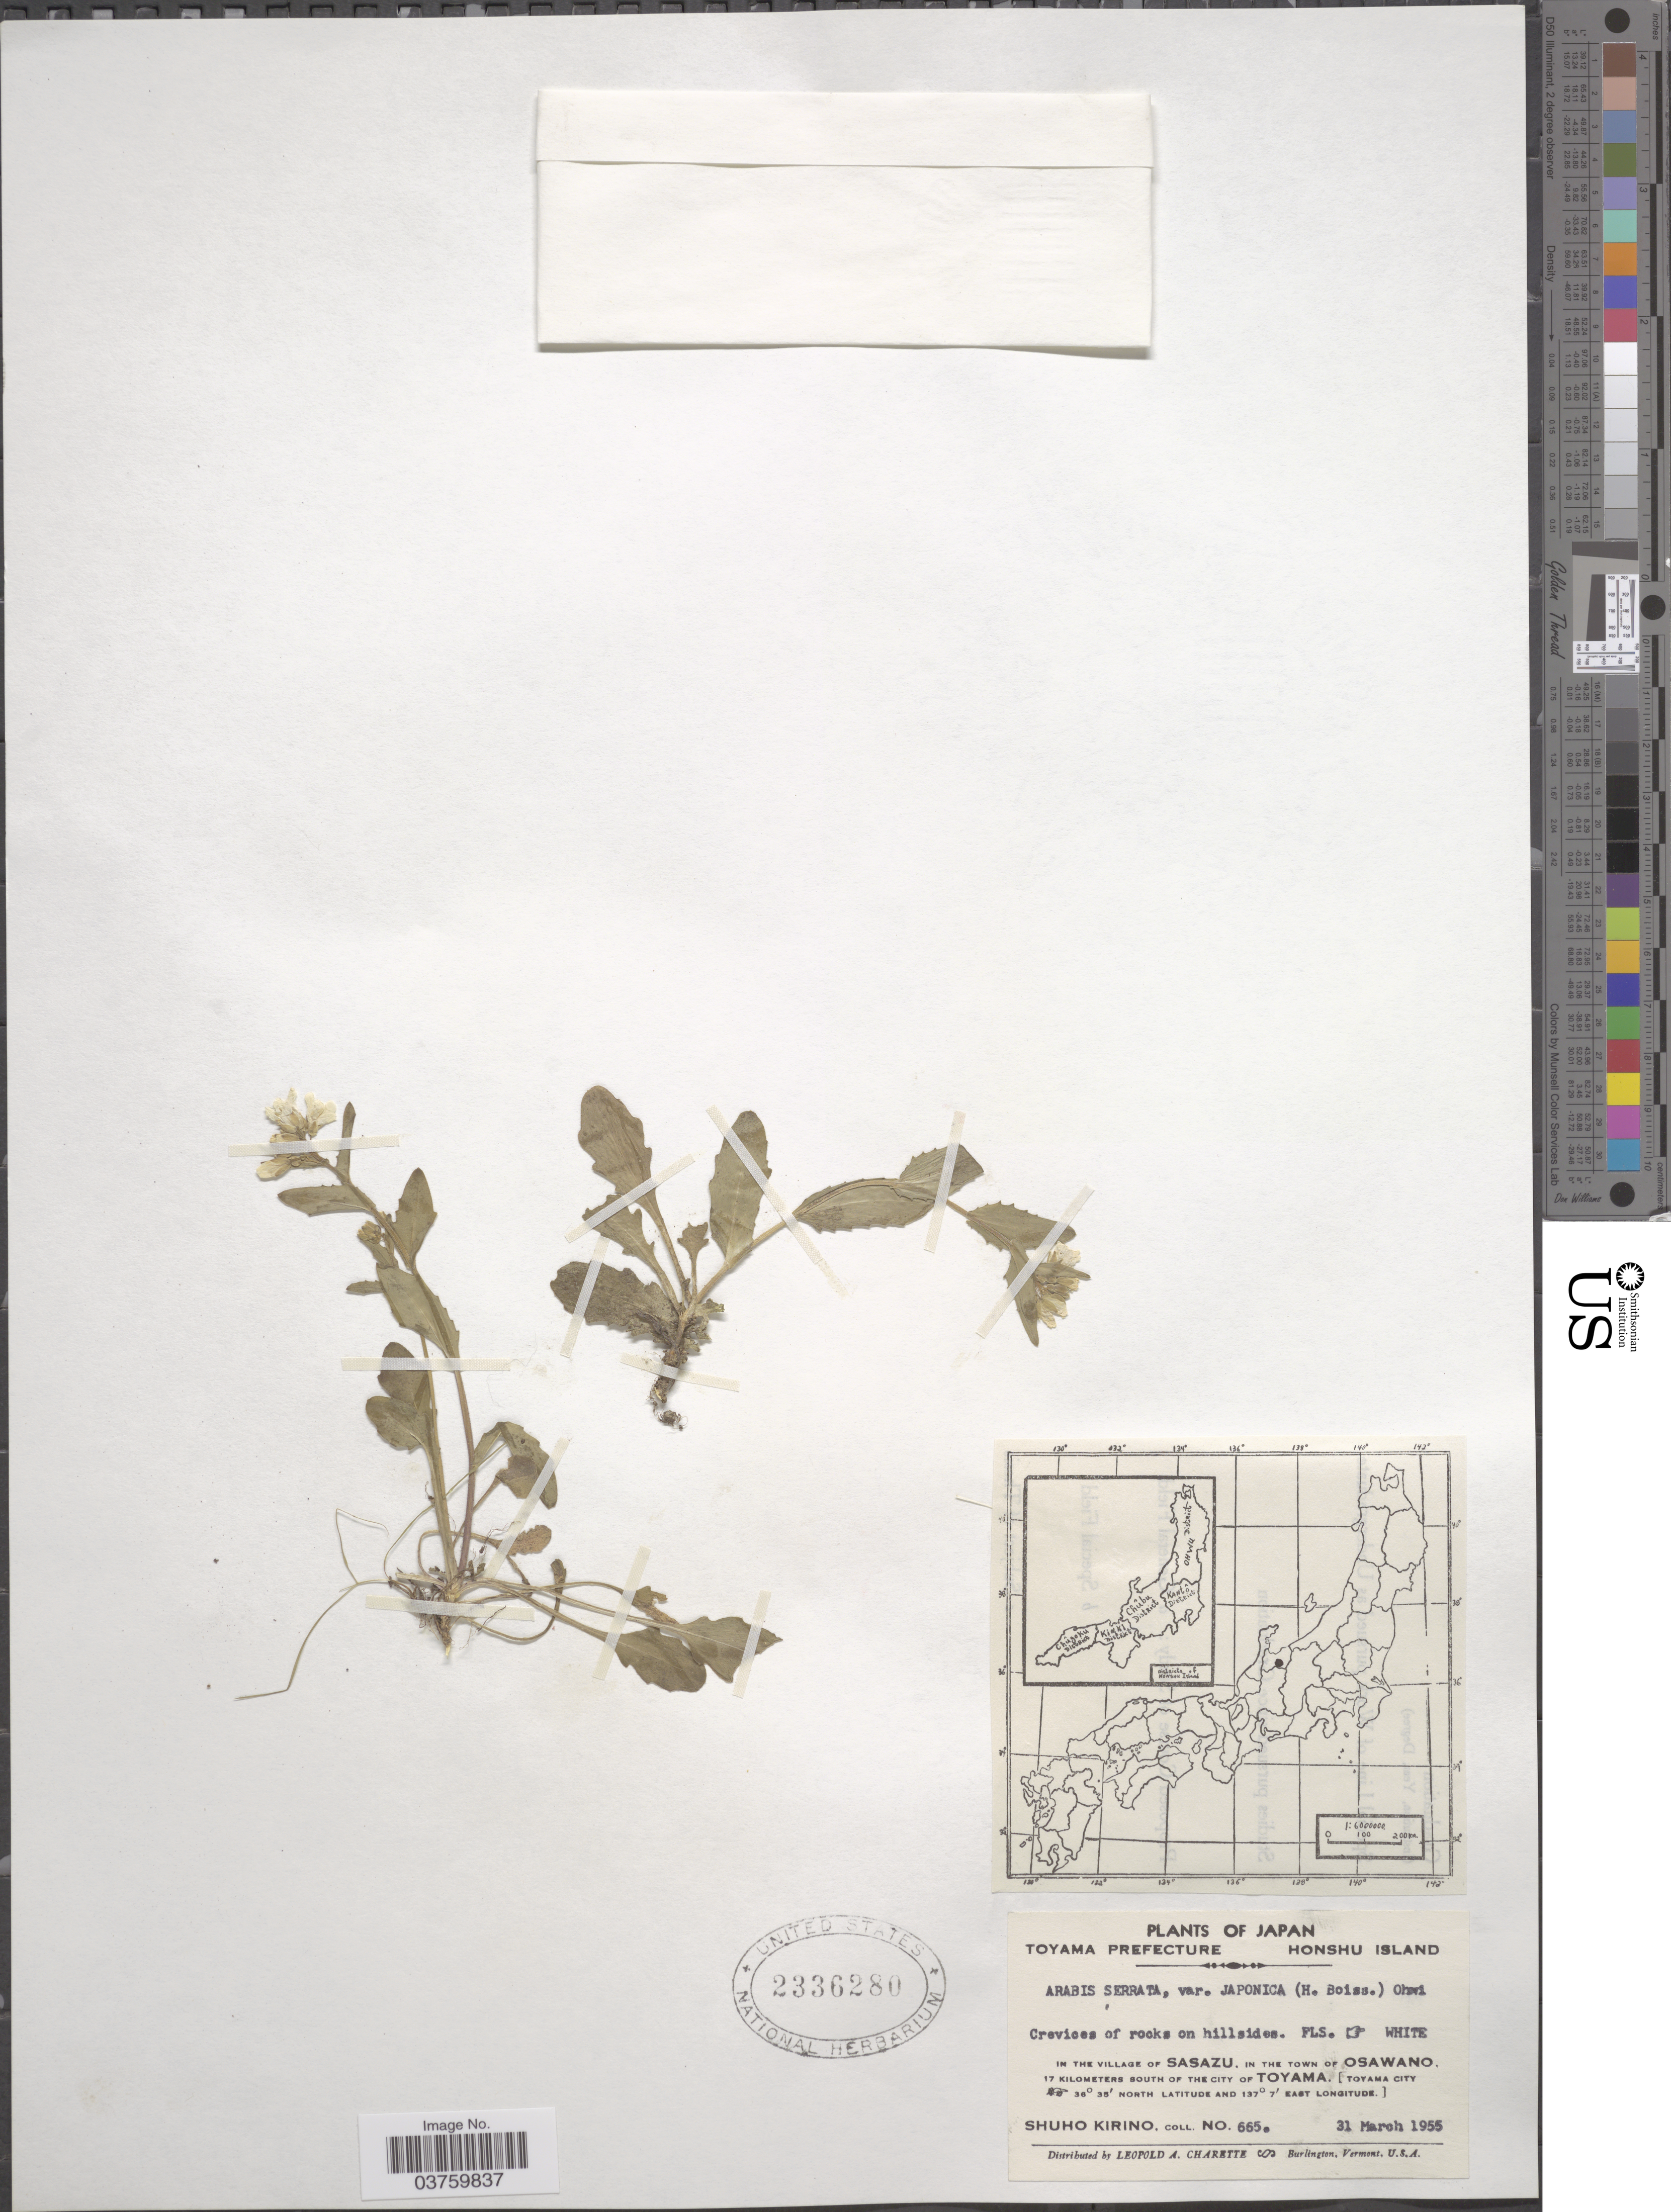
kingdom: Plantae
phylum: Tracheophyta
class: Magnoliopsida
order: Brassicales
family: Brassicaceae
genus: Arabis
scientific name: Arabis serrata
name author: Franch. & Sav.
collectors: S. Kirino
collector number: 665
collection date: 1955-03-31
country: Japan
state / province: Toyama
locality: Toyama Prefecture. Honshu Island. In the village of Sasazu, in the town of Osawano, 17 kilometers south of the city of Toyama. [Toyama City].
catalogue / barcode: US 2336280